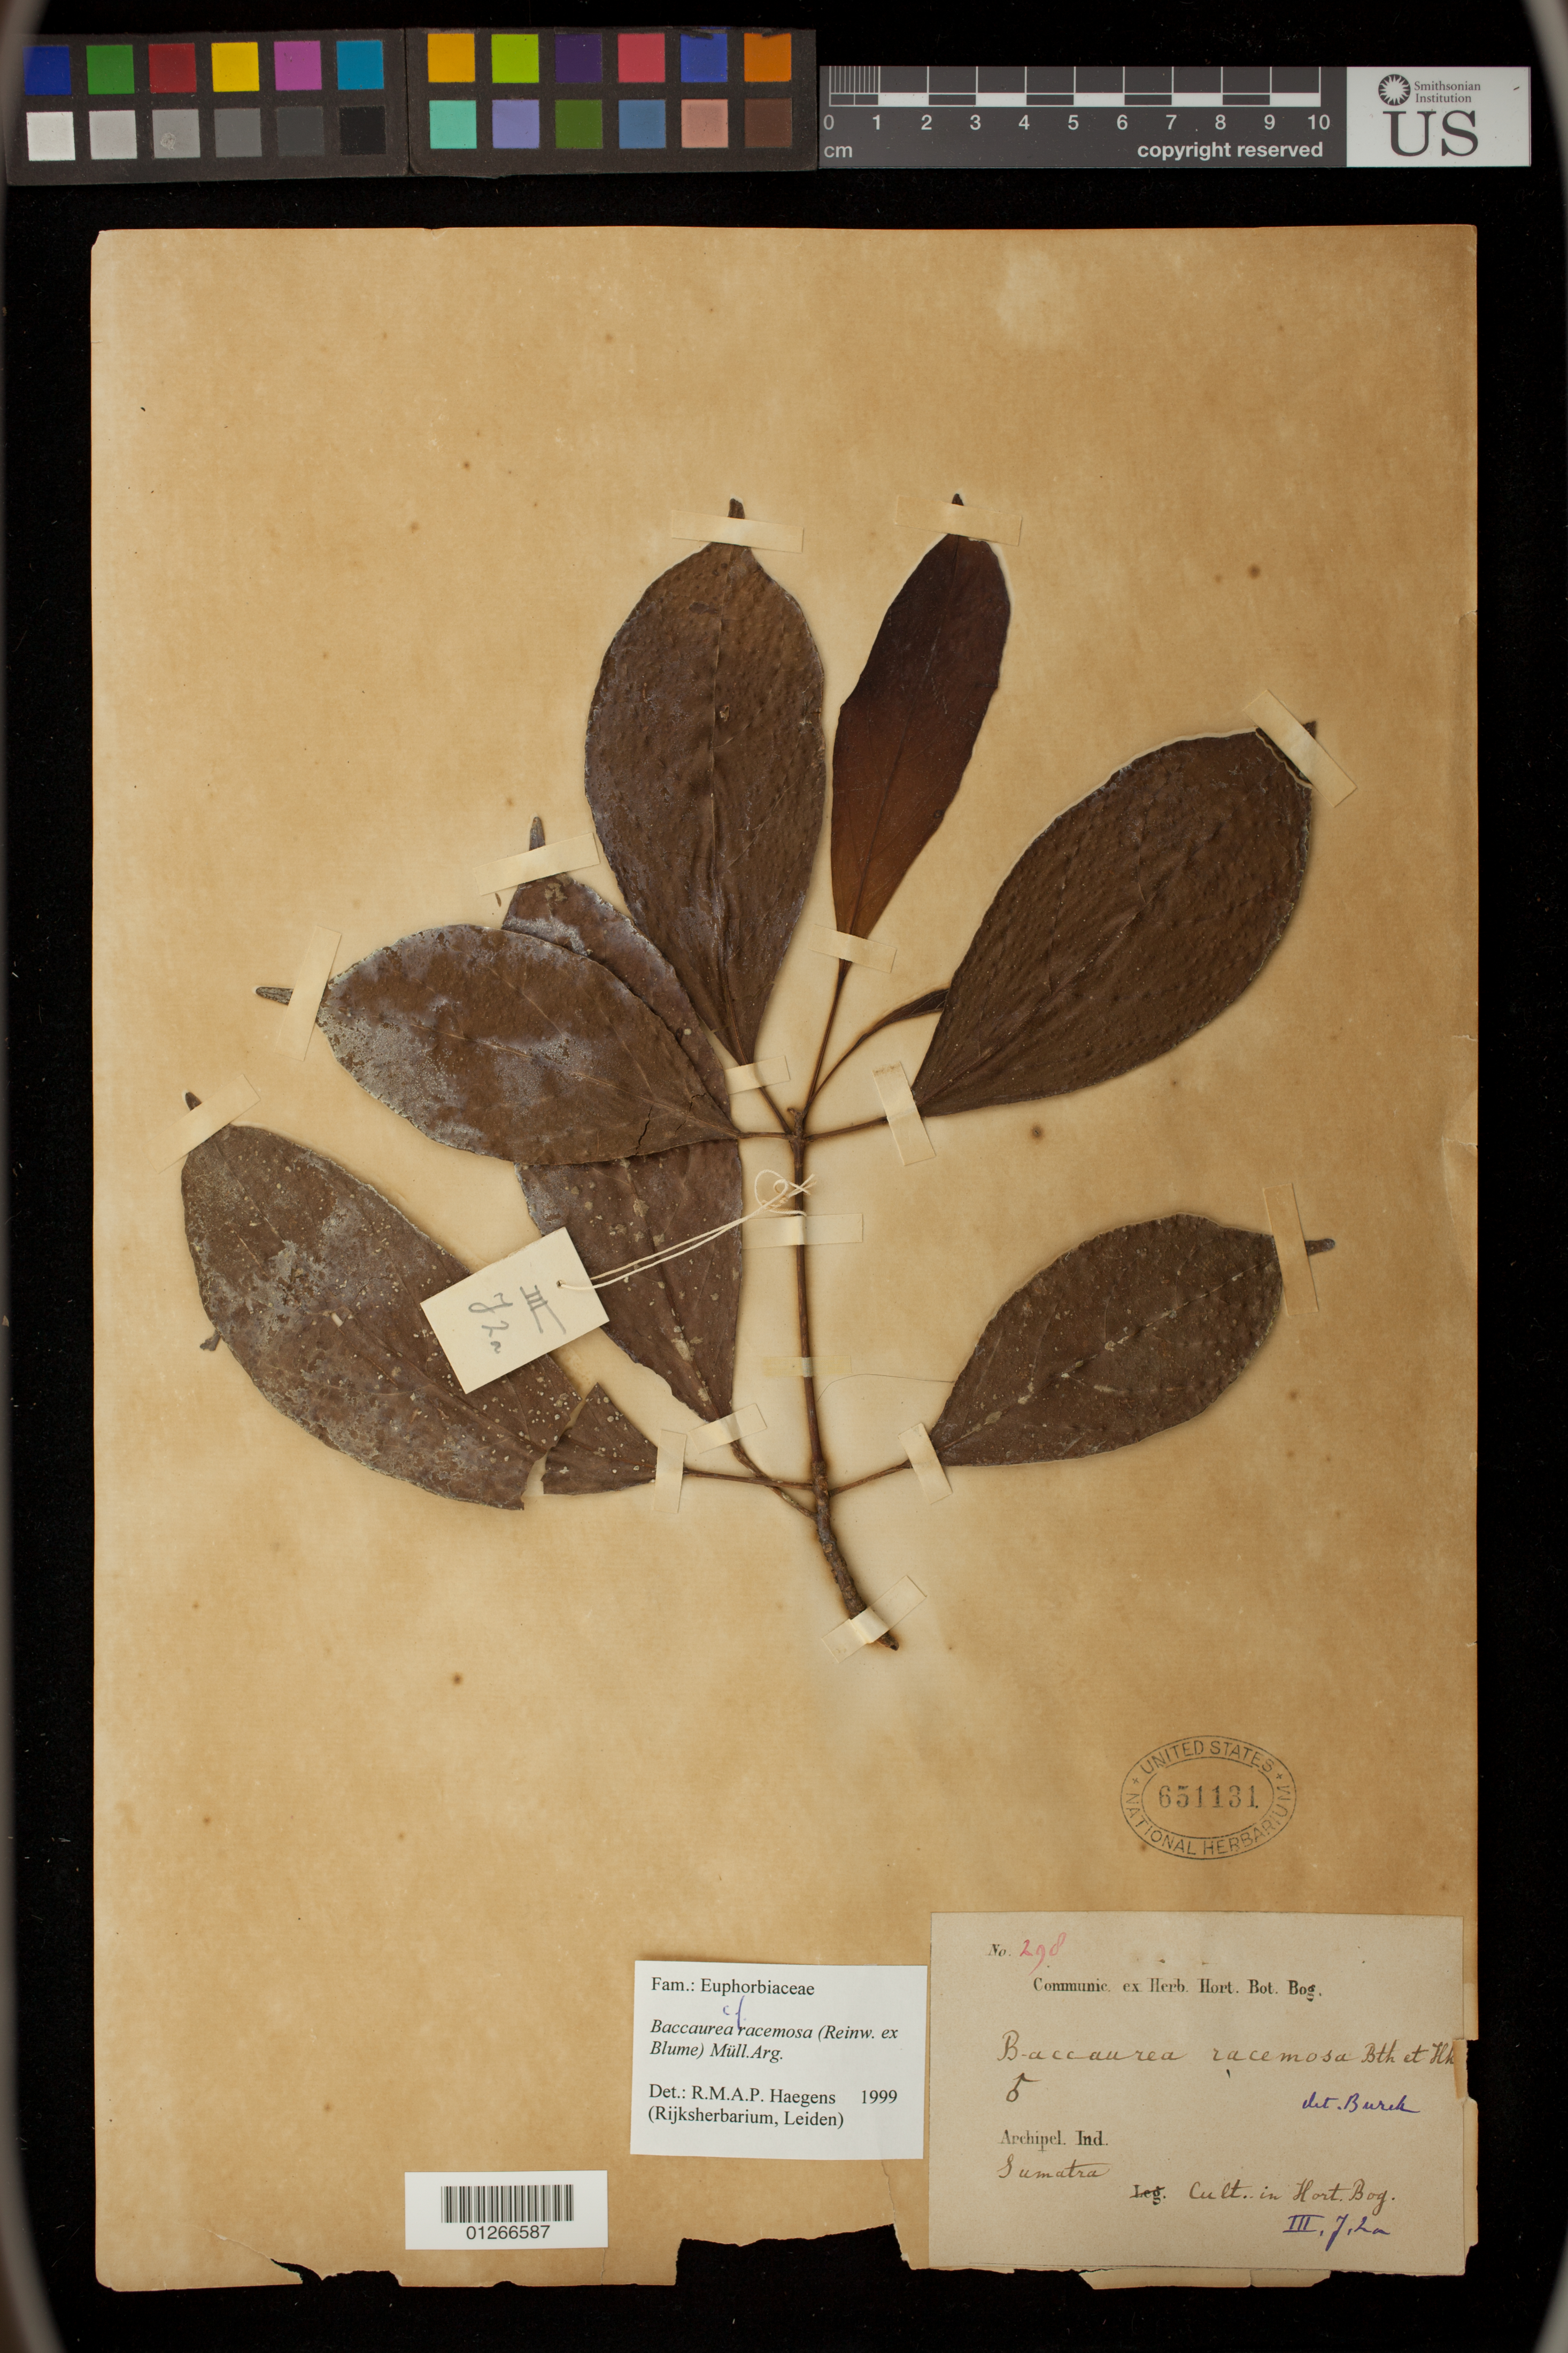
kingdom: Plantae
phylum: Tracheophyta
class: Magnoliopsida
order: Malpighiales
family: Phyllanthaceae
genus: Baccaurea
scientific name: Baccaurea racemosa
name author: (Reinw.) Müll. Arg.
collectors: Cult. in Hort. Bog.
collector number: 298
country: Indonesia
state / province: Java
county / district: Jawa Barat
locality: Sumatra [cultivated in Bogor], Archipel, Ind.